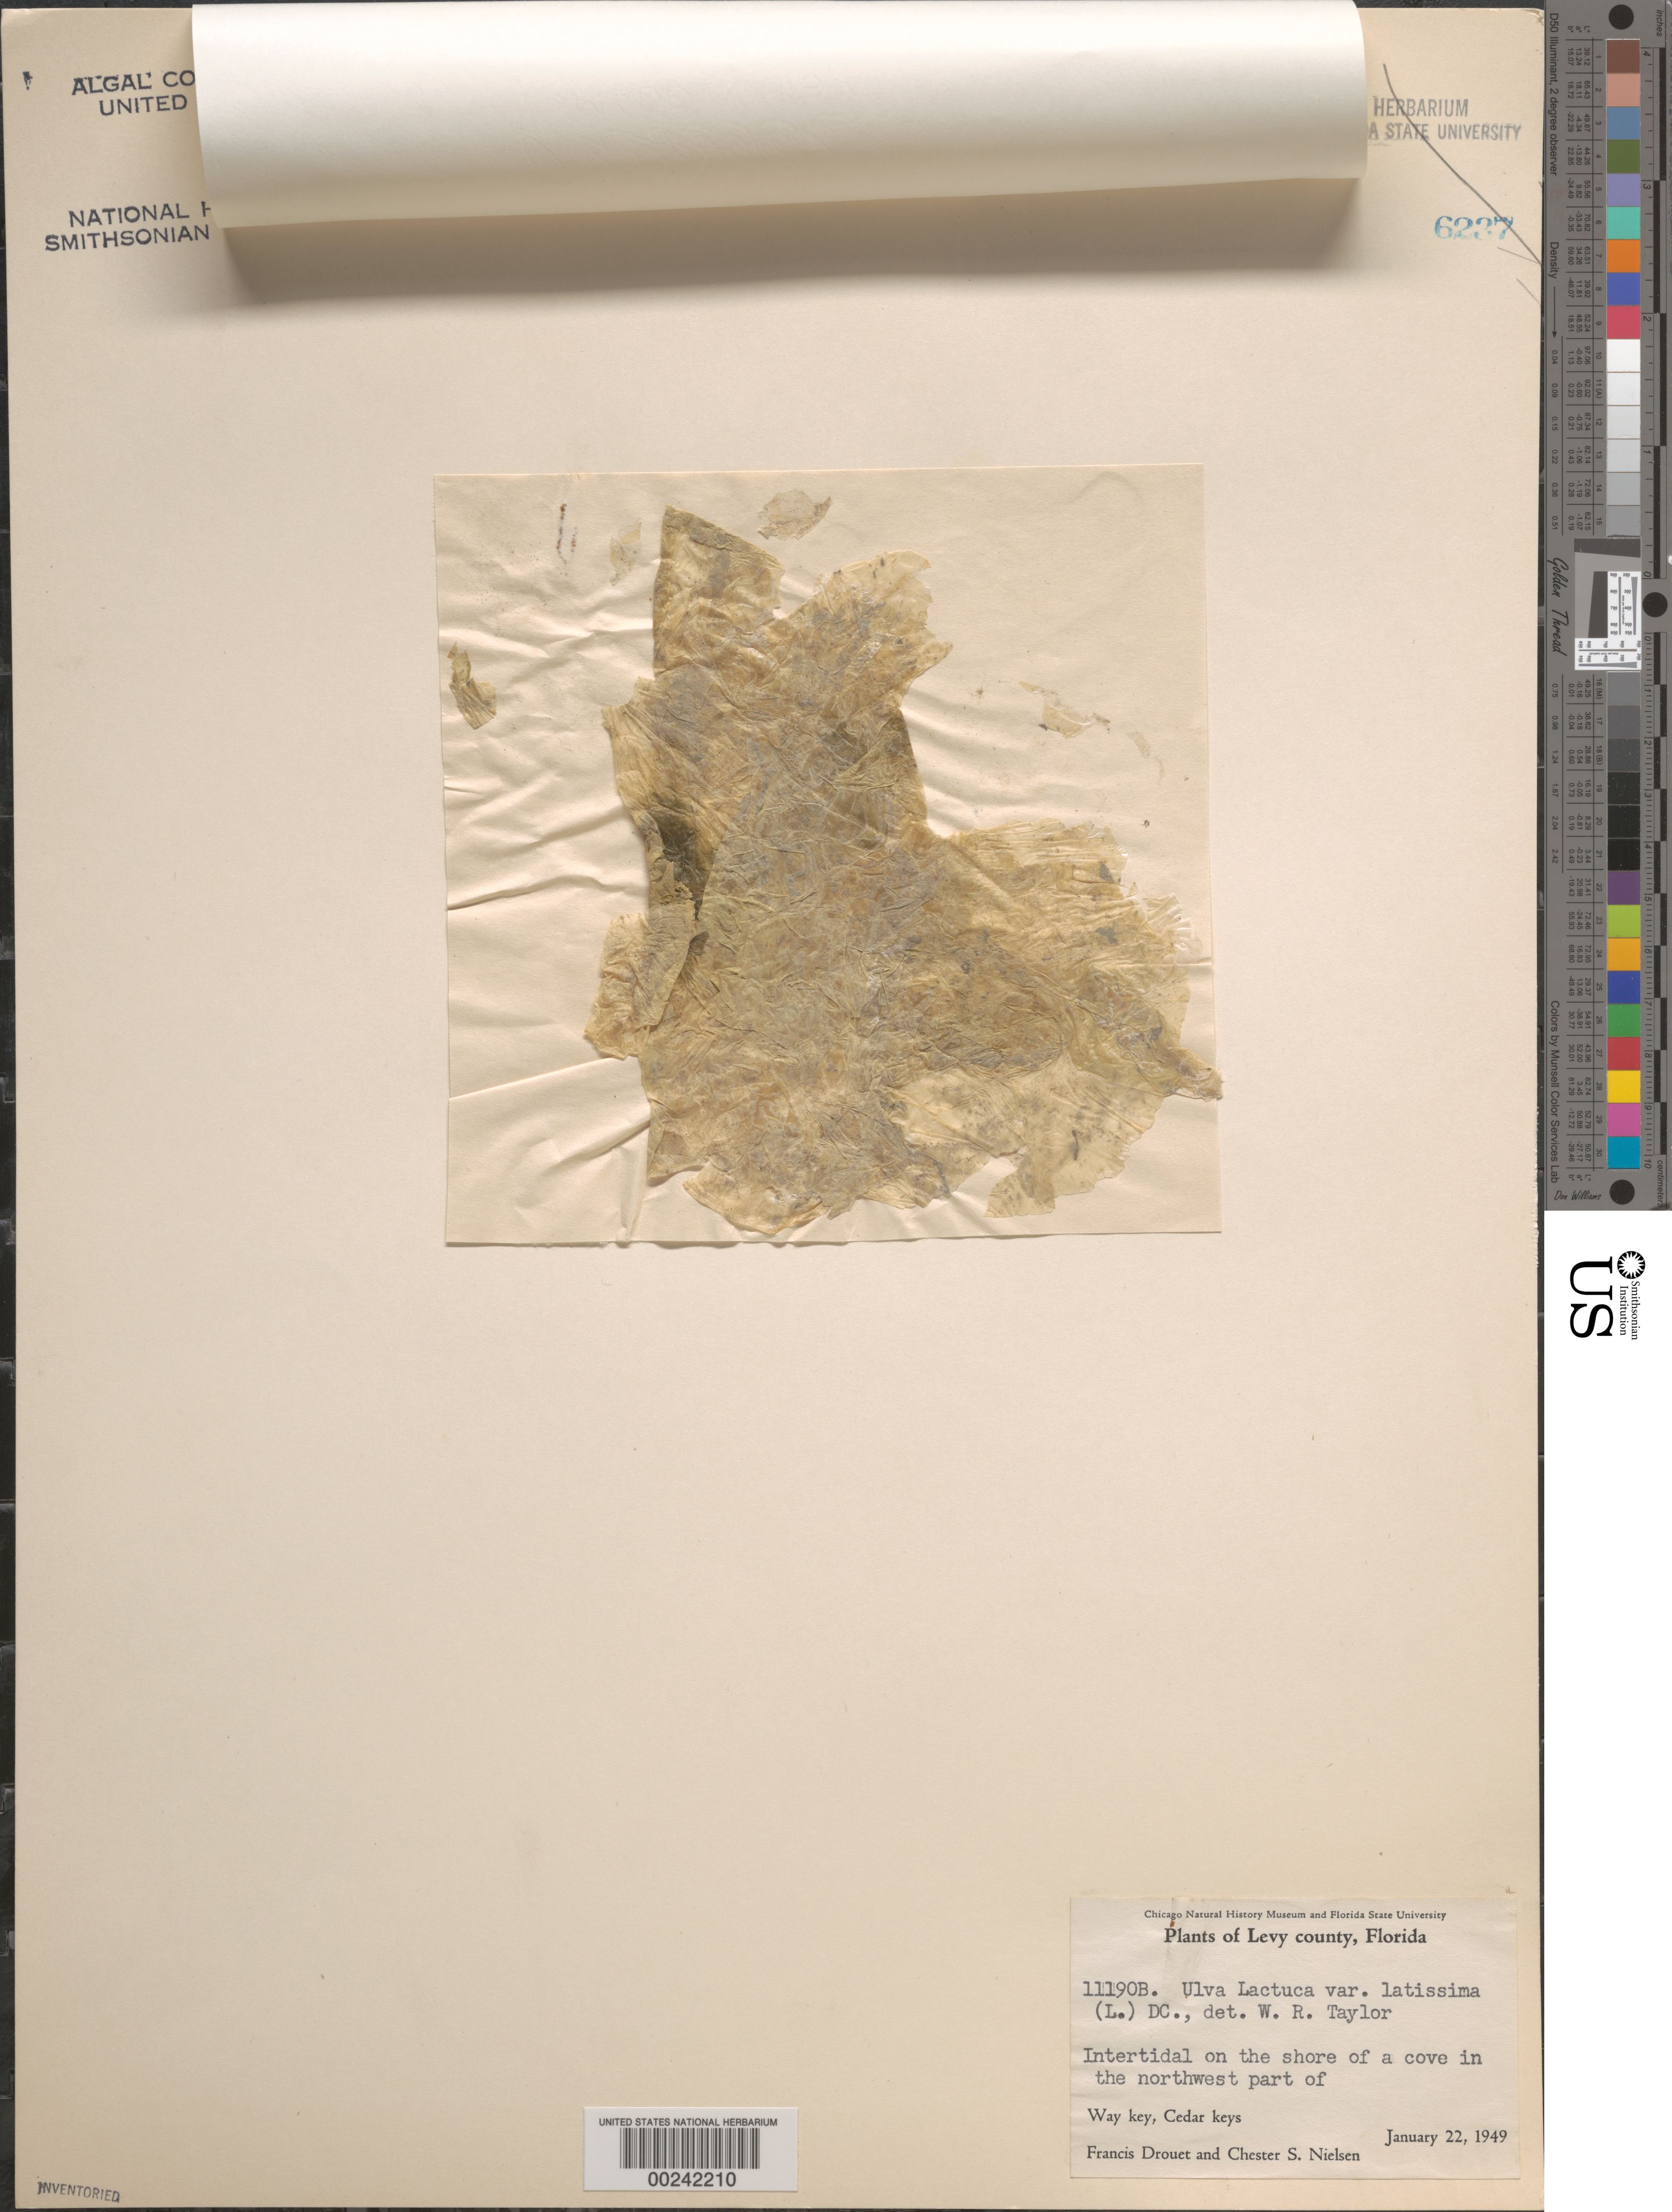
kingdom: Plantae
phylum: Chlorophyta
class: Ulvophyceae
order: Ulvales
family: Ulvaceae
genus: Ulva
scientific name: Ulva lactuca var. latissima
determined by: Taylor, William R.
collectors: F. E. Drouet & C. S. Nielsen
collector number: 11190b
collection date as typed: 22 Jan 1949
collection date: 1949-01-22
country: United States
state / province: Florida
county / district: Levy County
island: Way Key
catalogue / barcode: US 20599